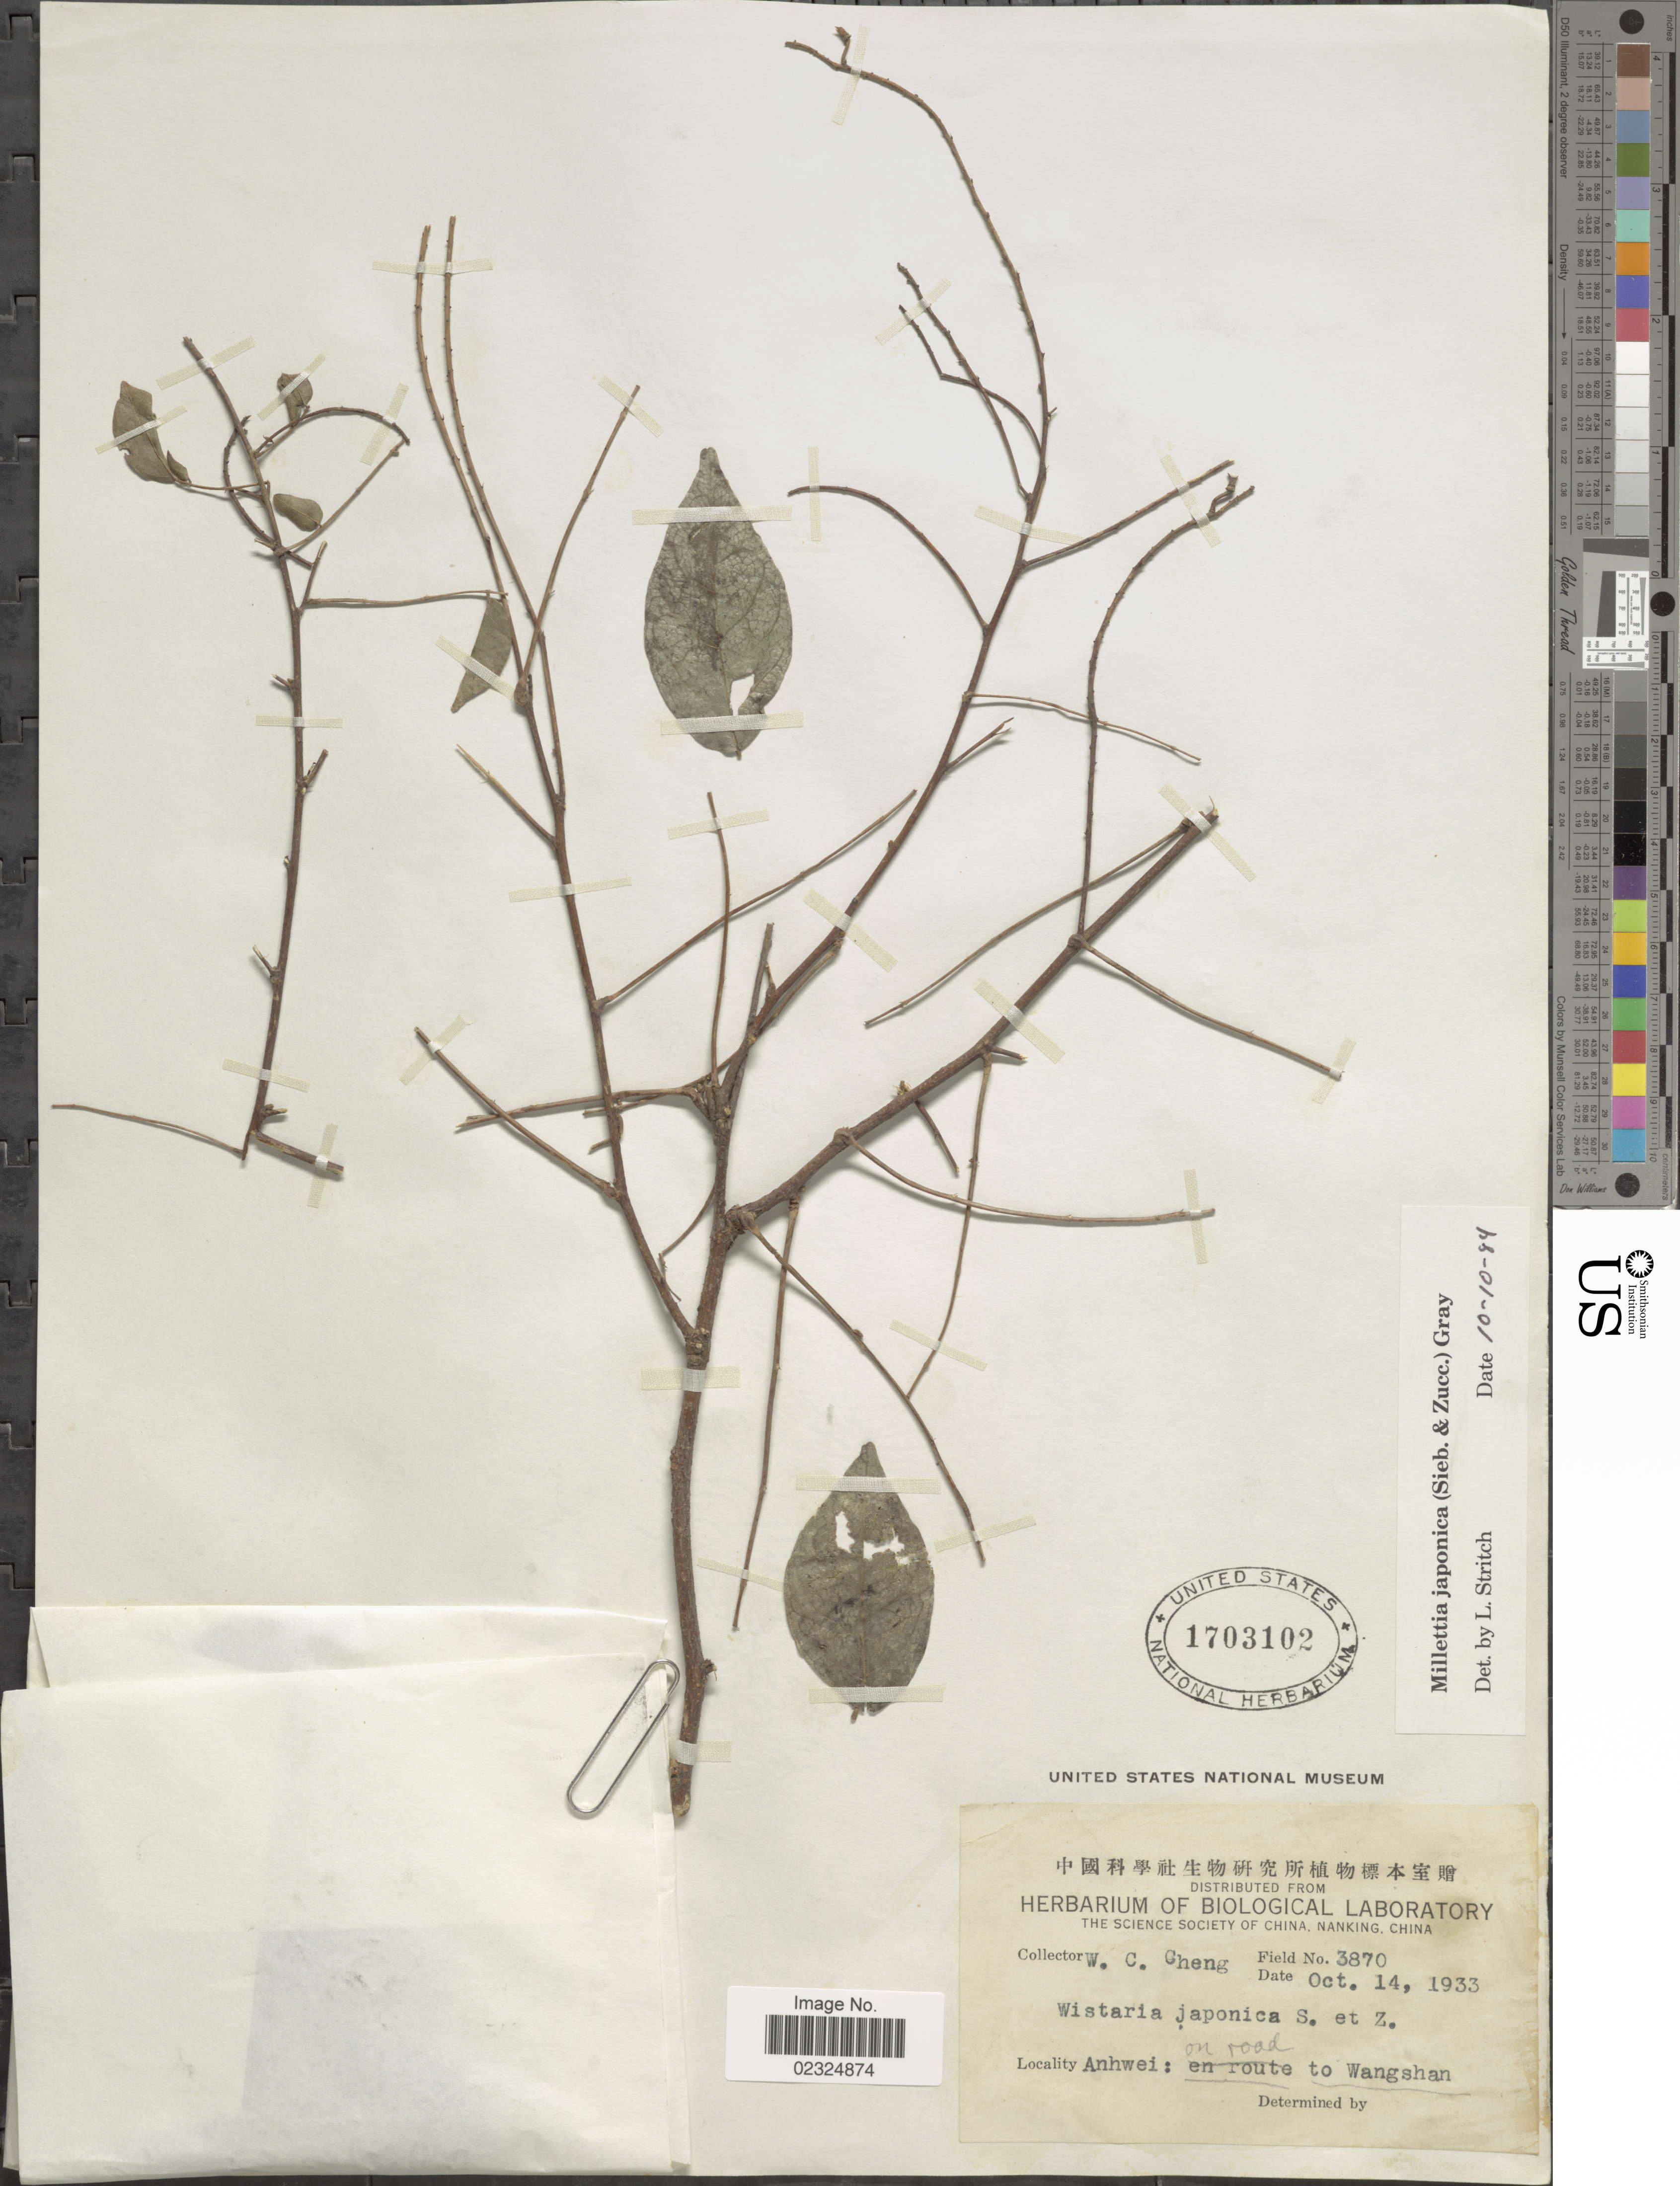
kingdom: Plantae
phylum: Tracheophyta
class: Magnoliopsida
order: Fabales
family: Fabaceae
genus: Wisteria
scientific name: Wisteria japonica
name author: Siebold & Zucc.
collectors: W. C. Cheng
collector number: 3870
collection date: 1933-10-14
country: China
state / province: Anhui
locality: Anhwei: on road to Wangshan.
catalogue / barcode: US 1703102